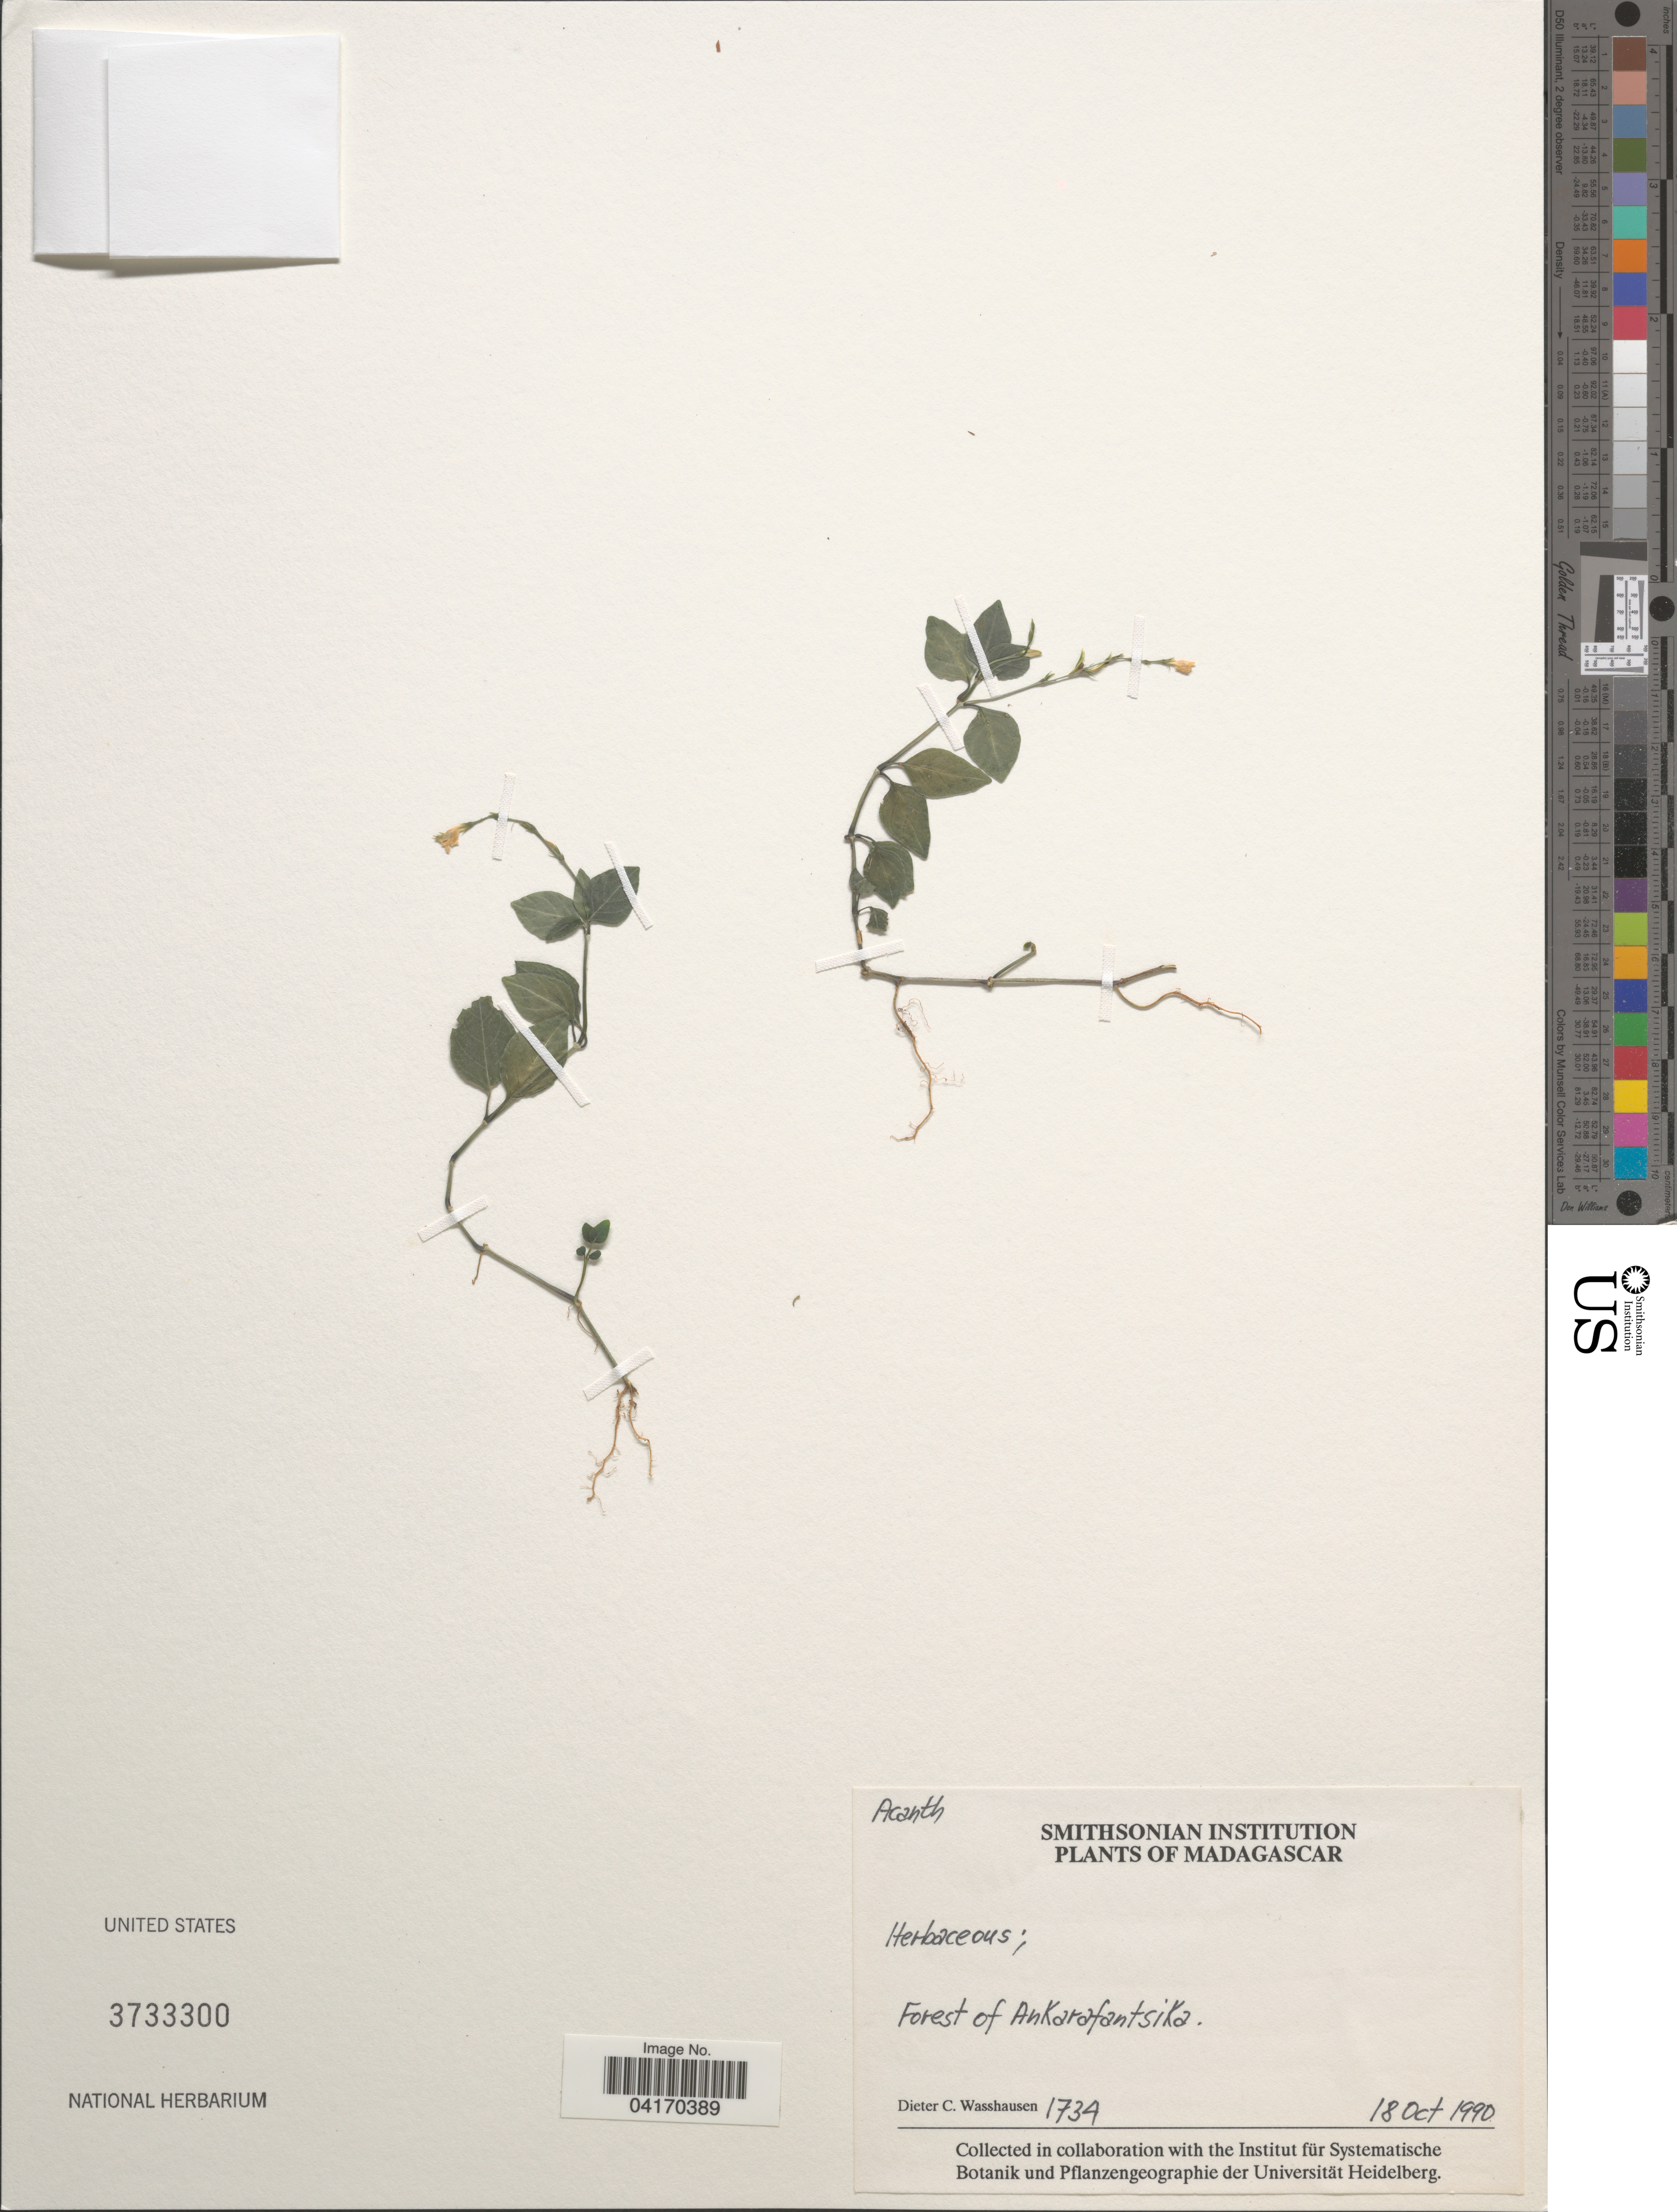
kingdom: Plantae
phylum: Tracheophyta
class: Magnoliopsida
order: Lamiales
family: Acanthaceae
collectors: D. C. Wasshausen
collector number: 1734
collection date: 1990-10-18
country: Madagascar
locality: Forest of Ankarafantsika.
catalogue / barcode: US 3733300